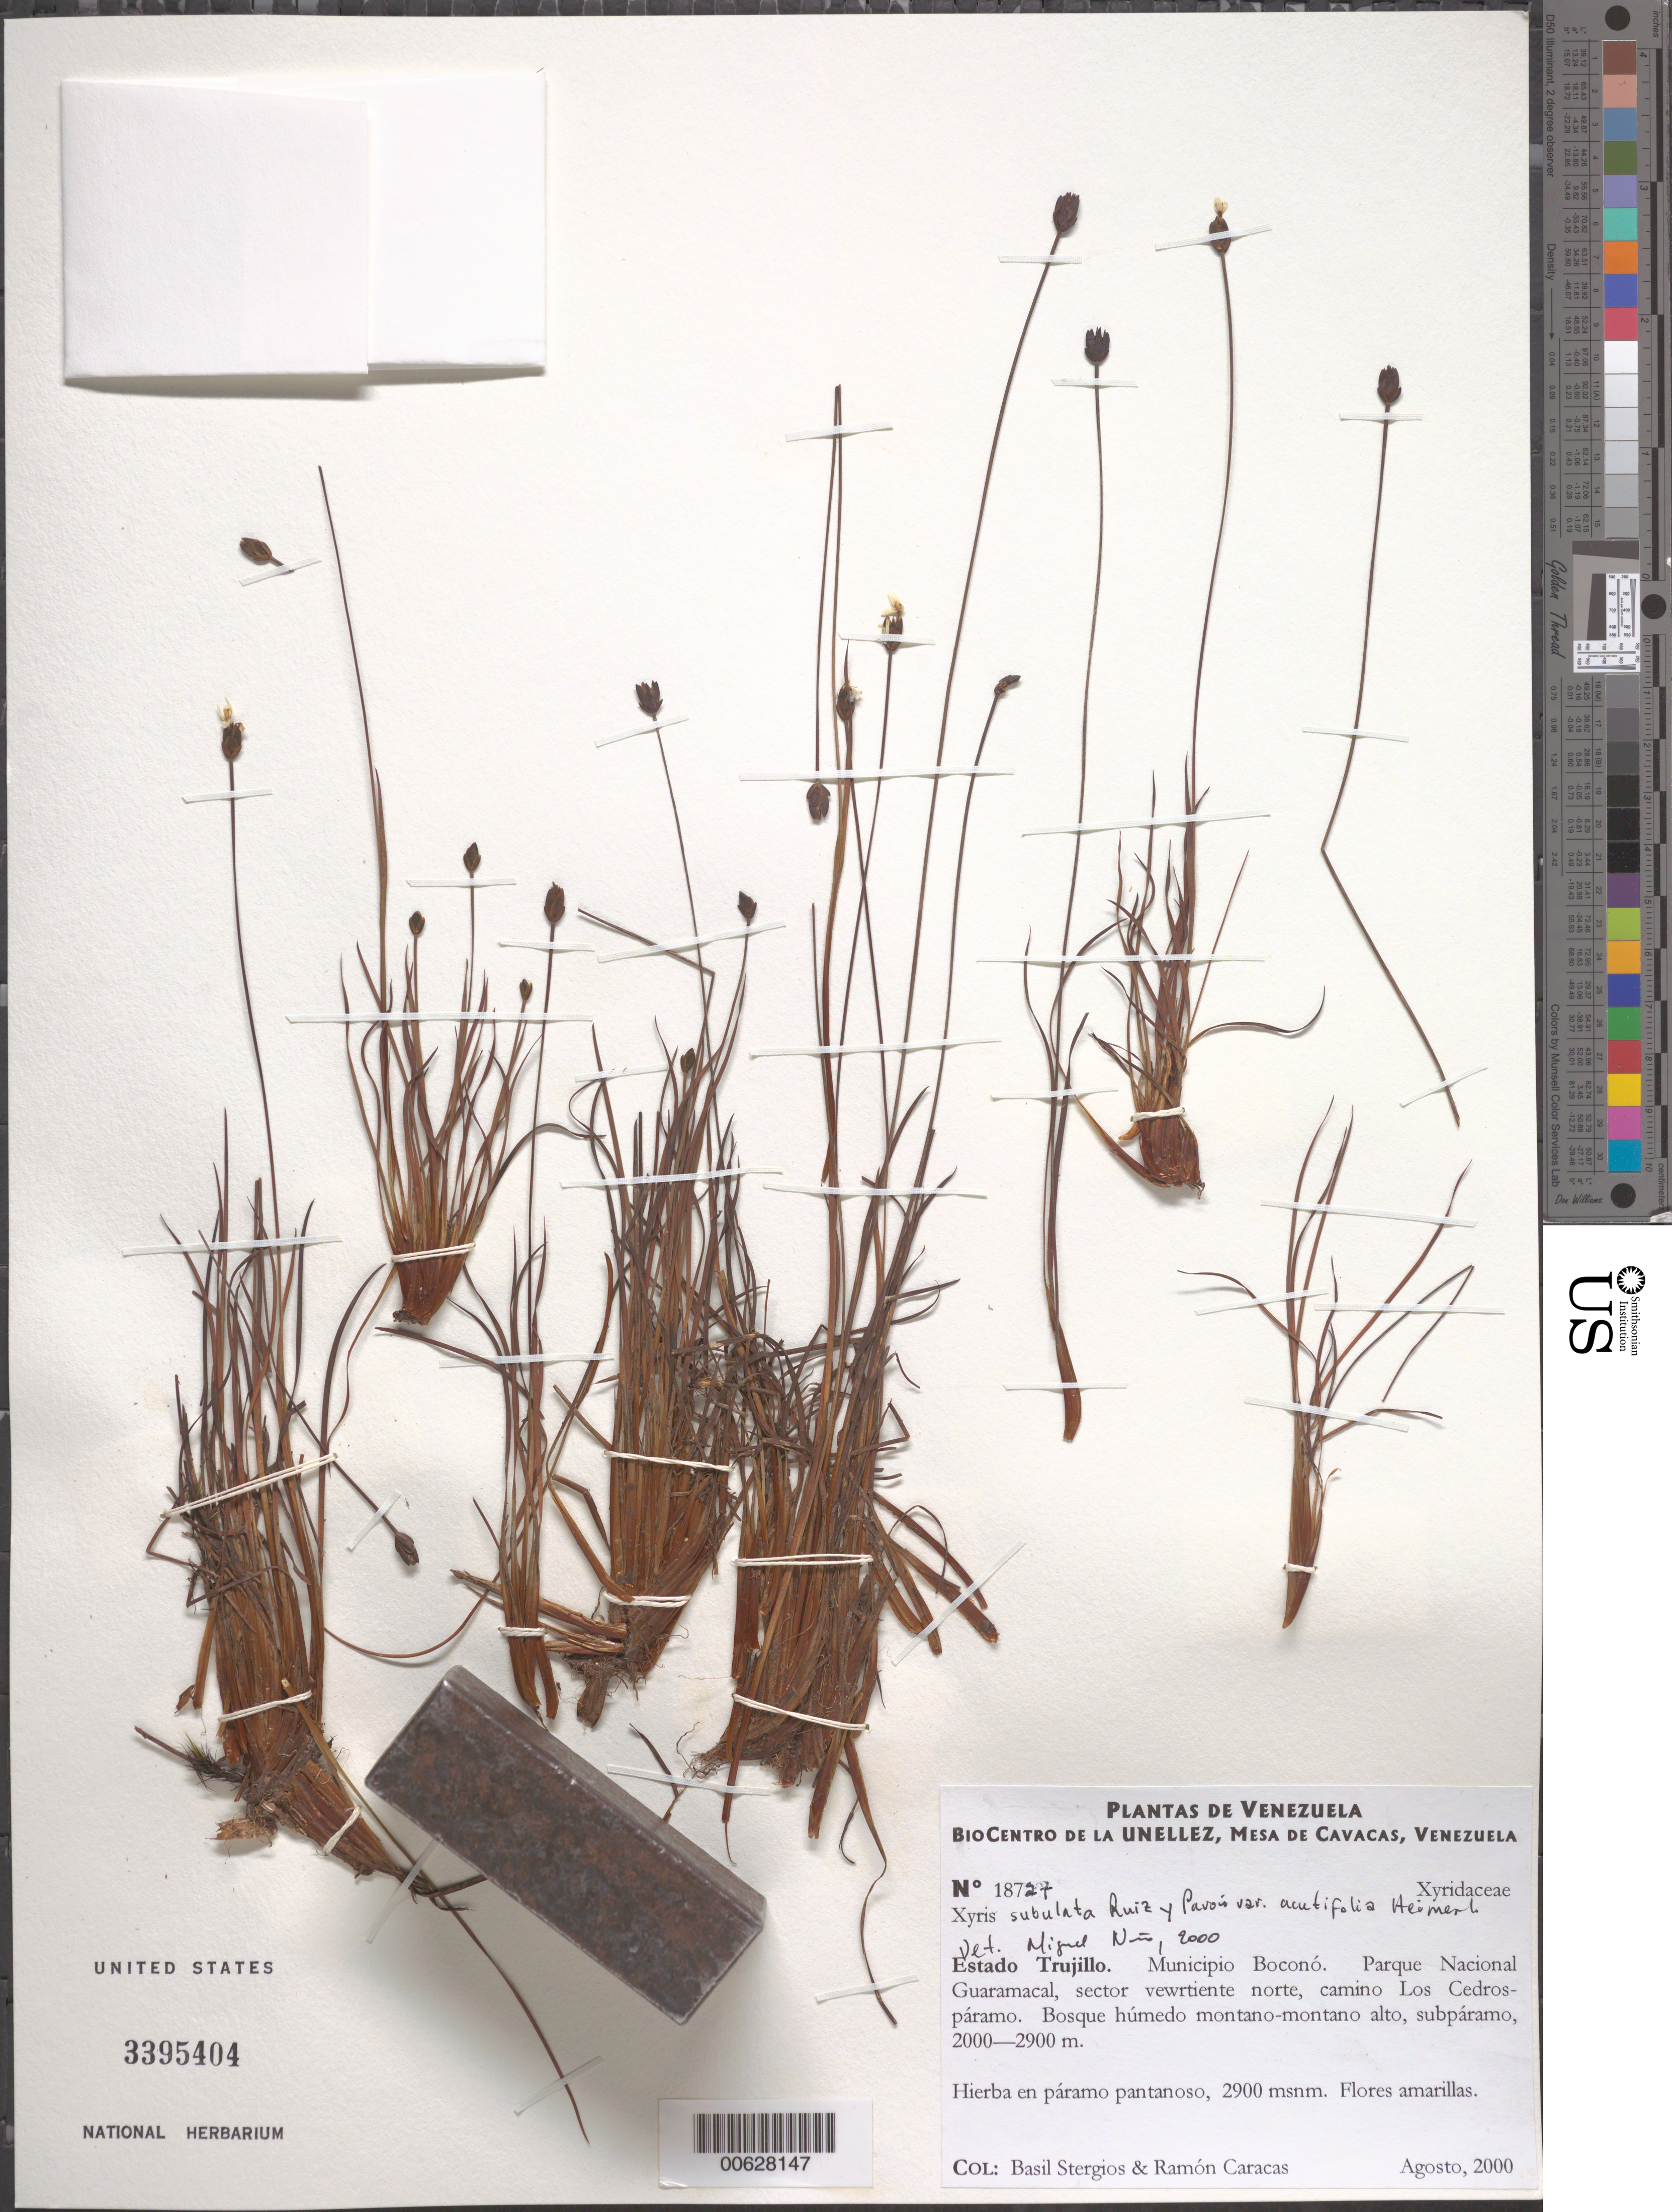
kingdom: Plantae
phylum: Tracheophyta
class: Liliopsida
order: Poales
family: Xyridaceae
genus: Xyris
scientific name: Xyris subulata var. acutifolia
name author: Ruiz & Pav.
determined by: Niño, S. M., (PORT), BioCentro-UNELLEZ (VENEZUELA)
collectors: B. G. Stergios & R. Caracas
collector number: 18727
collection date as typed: Aug 2000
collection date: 2000-08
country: Venezuela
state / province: Trujillo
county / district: Boconó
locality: Parque Nacional Guaramacal, vertiente N, camino Los Cedros-páramo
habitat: Bosque húmedo montano-montano alto, subpáramo.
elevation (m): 2900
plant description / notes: COL, PORT, US, VEN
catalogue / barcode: US 3395404